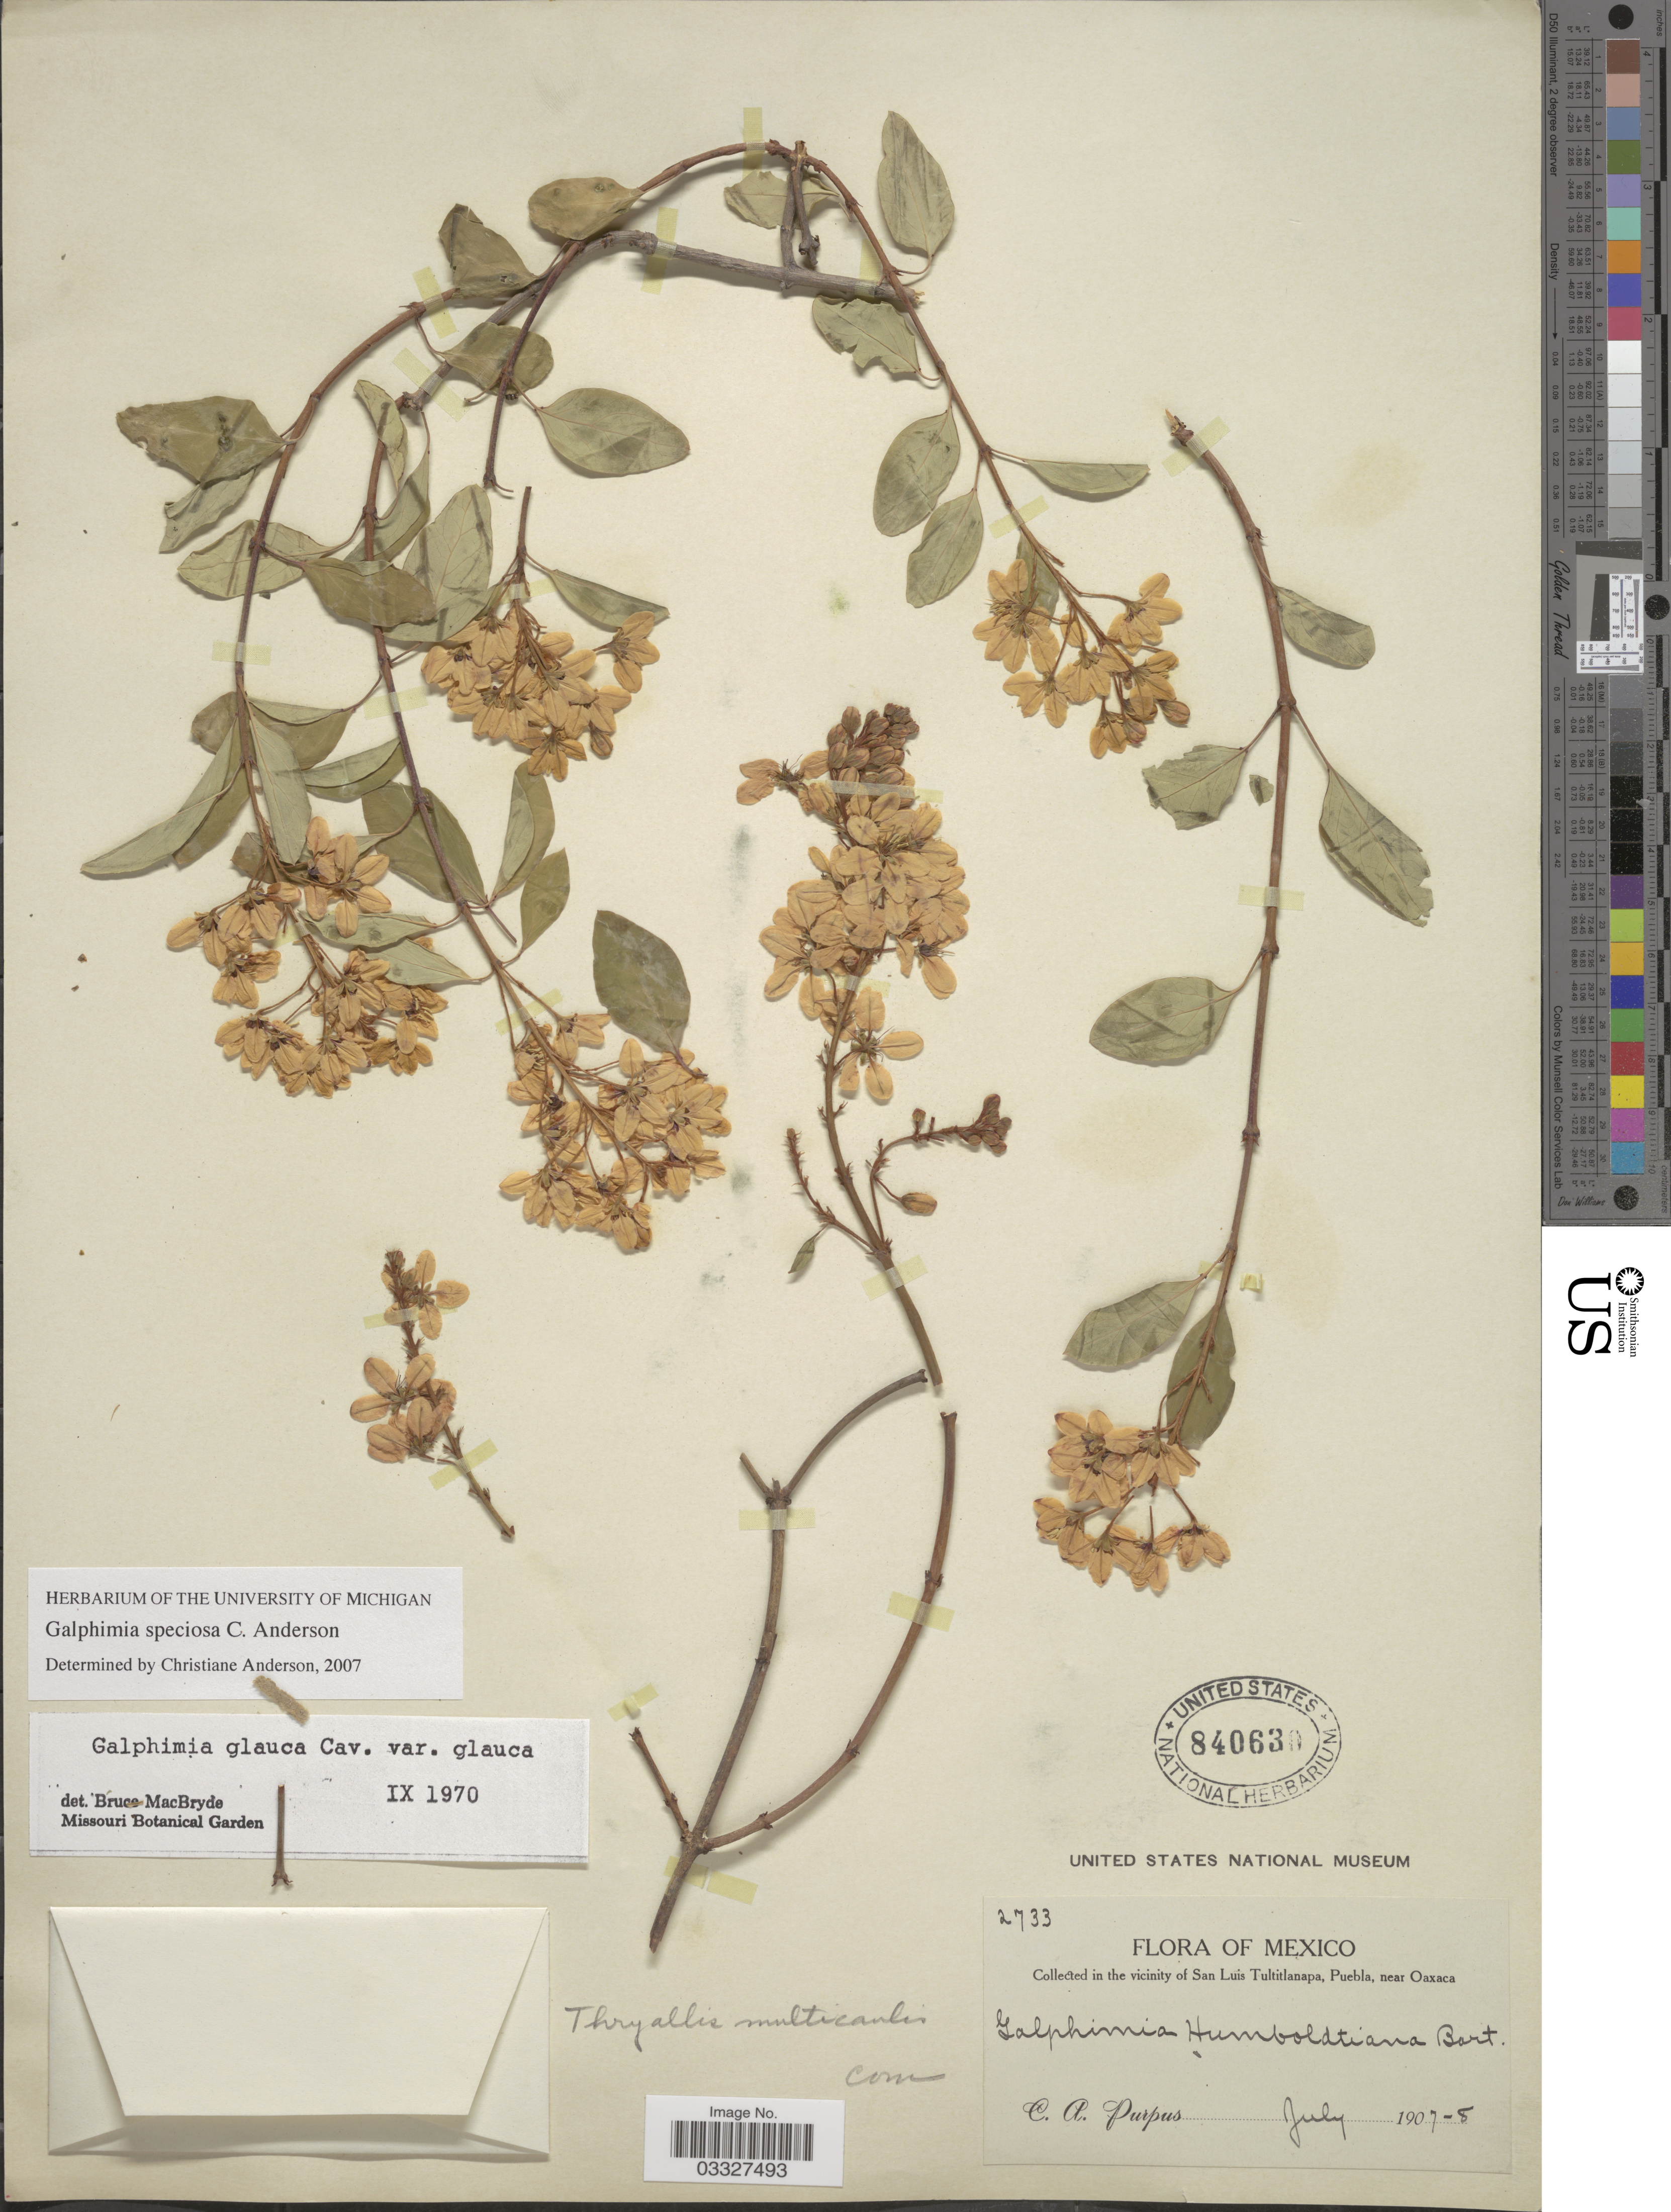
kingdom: Plantae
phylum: Tracheophyta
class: Magnoliopsida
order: Malpighiales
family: Malpighiaceae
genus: Galphimia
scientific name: Galphimia speciosa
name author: C.E. Anderson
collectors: C. A. Purpus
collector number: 2733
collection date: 1907-07/1908-07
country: Mexico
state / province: Puebla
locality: In the vicinity of San Luis Tultitlanapa, Puebla, near Oaxaca.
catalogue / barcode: US 840630